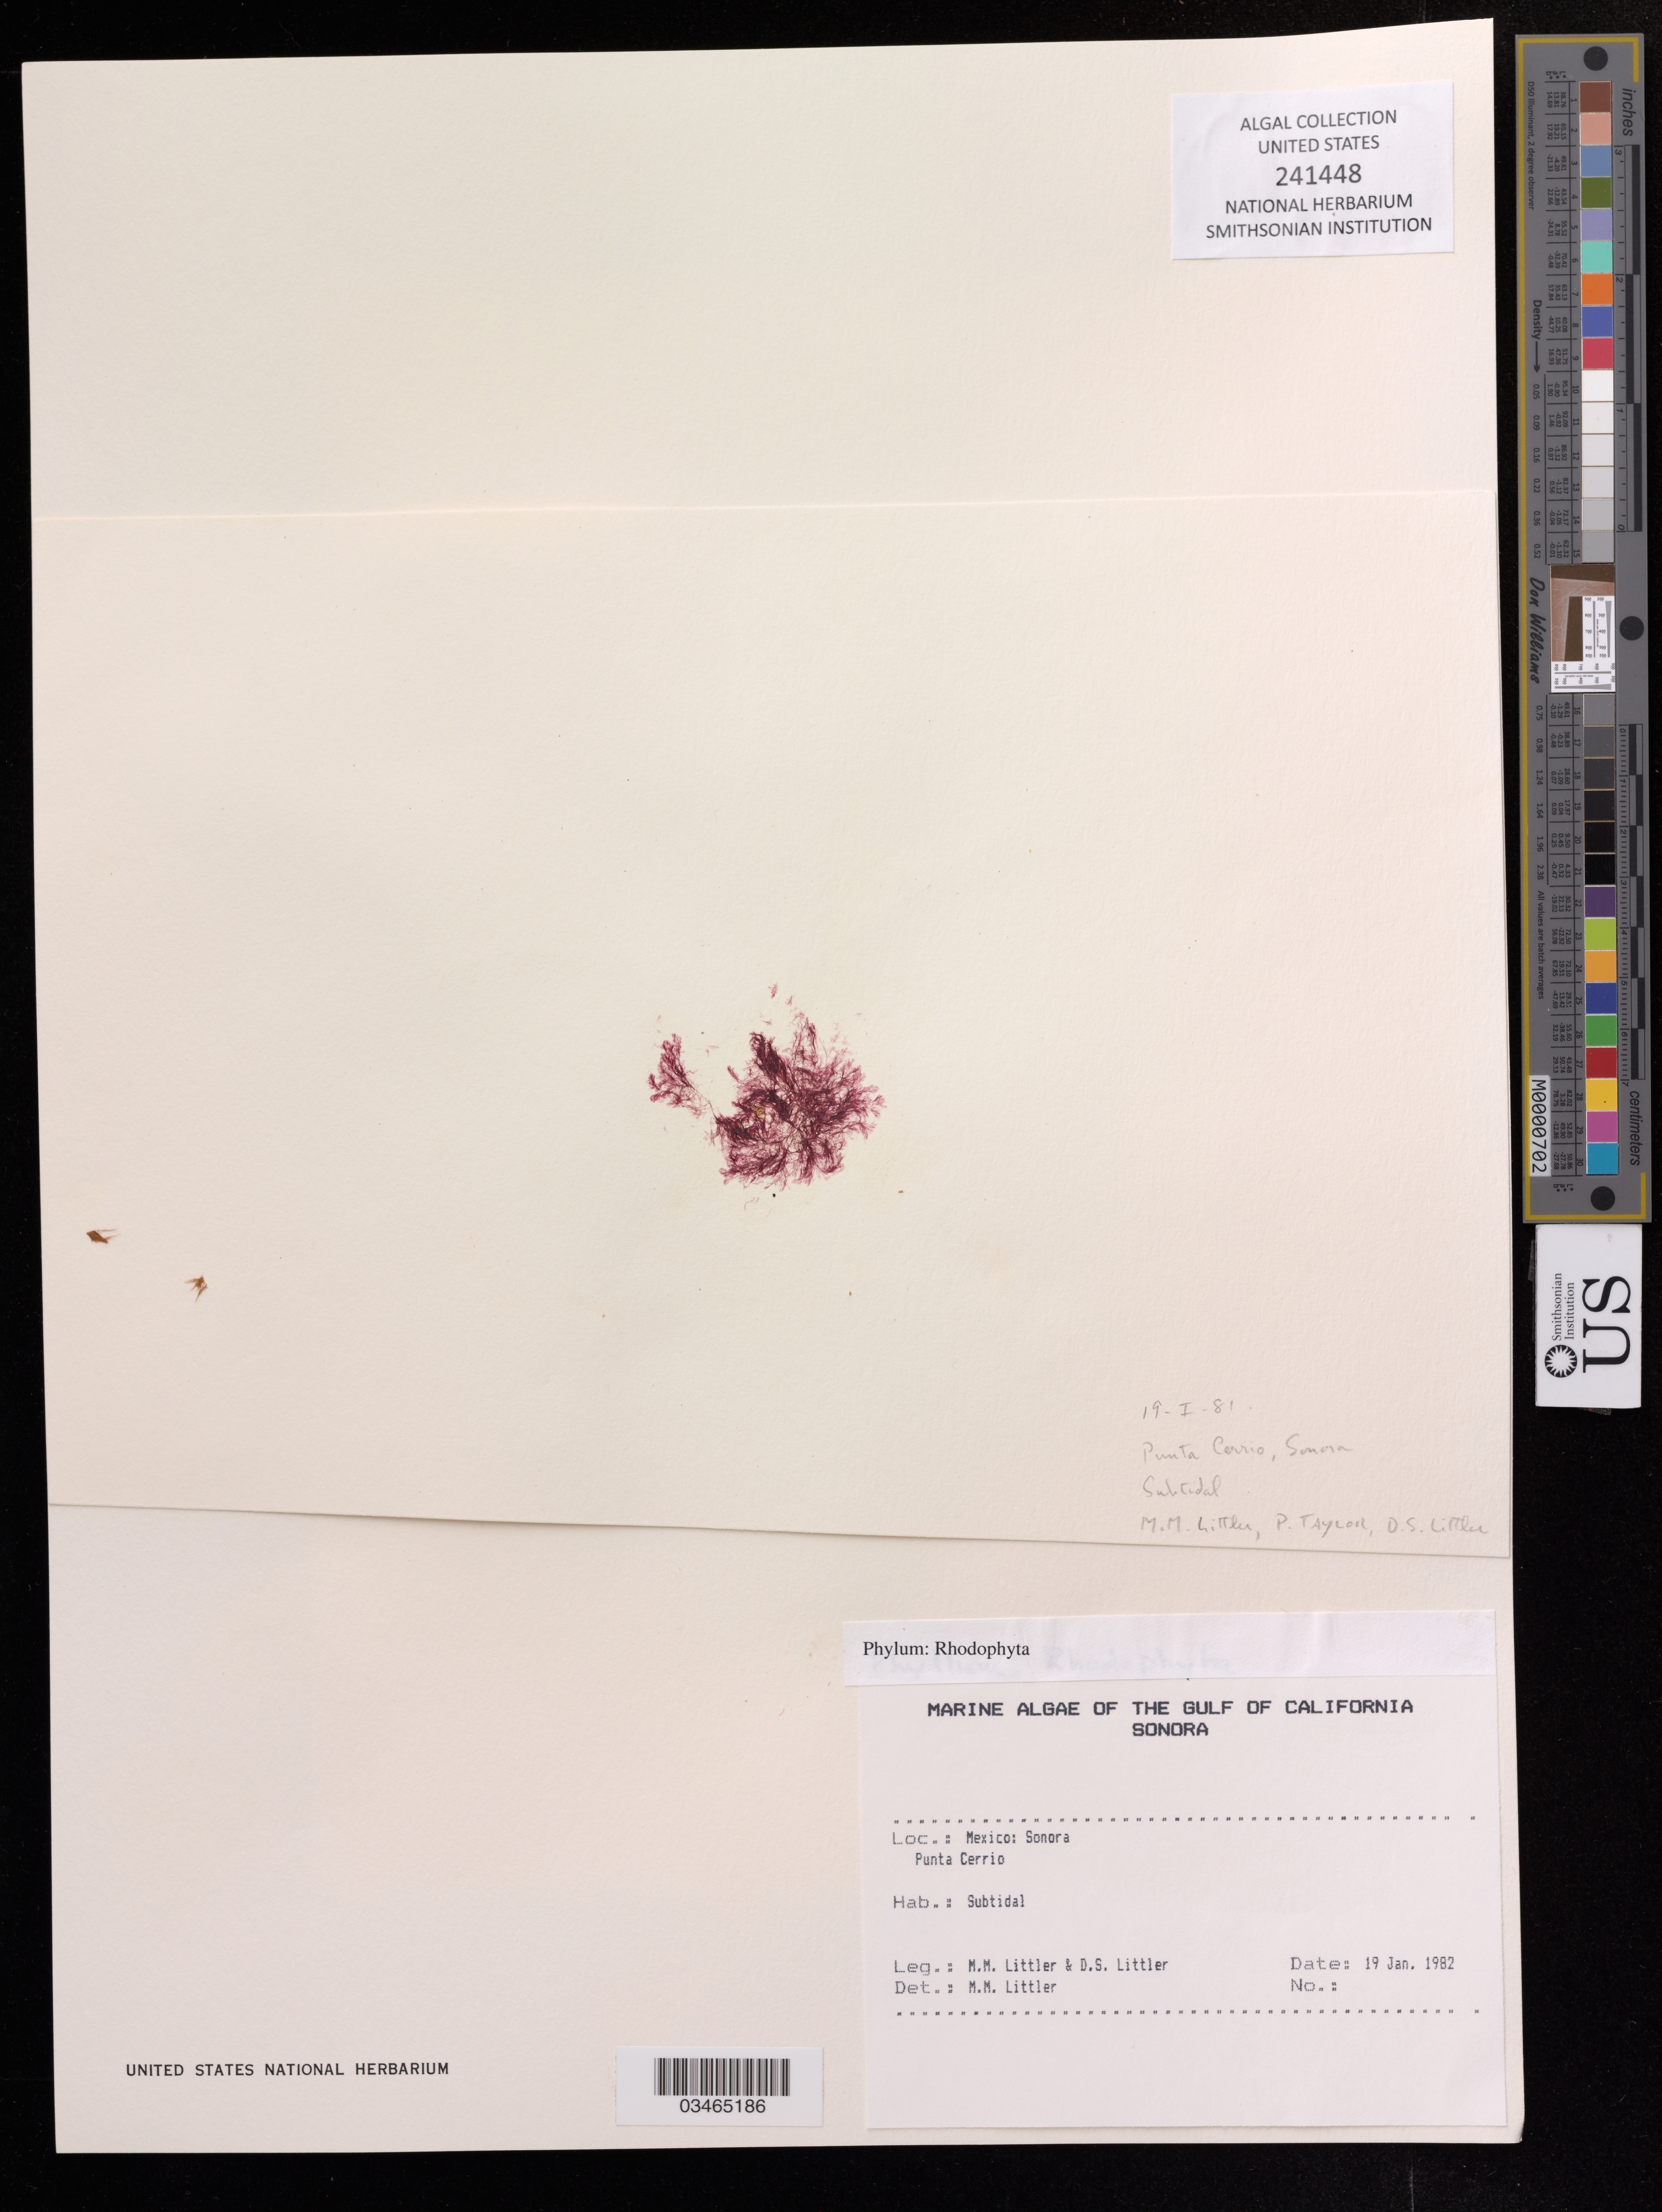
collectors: M. M. Littler & D. S. Littler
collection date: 1982-01-19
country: Mexico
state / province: Sonora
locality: The Gulf of California, Punta Cerrio.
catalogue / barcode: US 241448